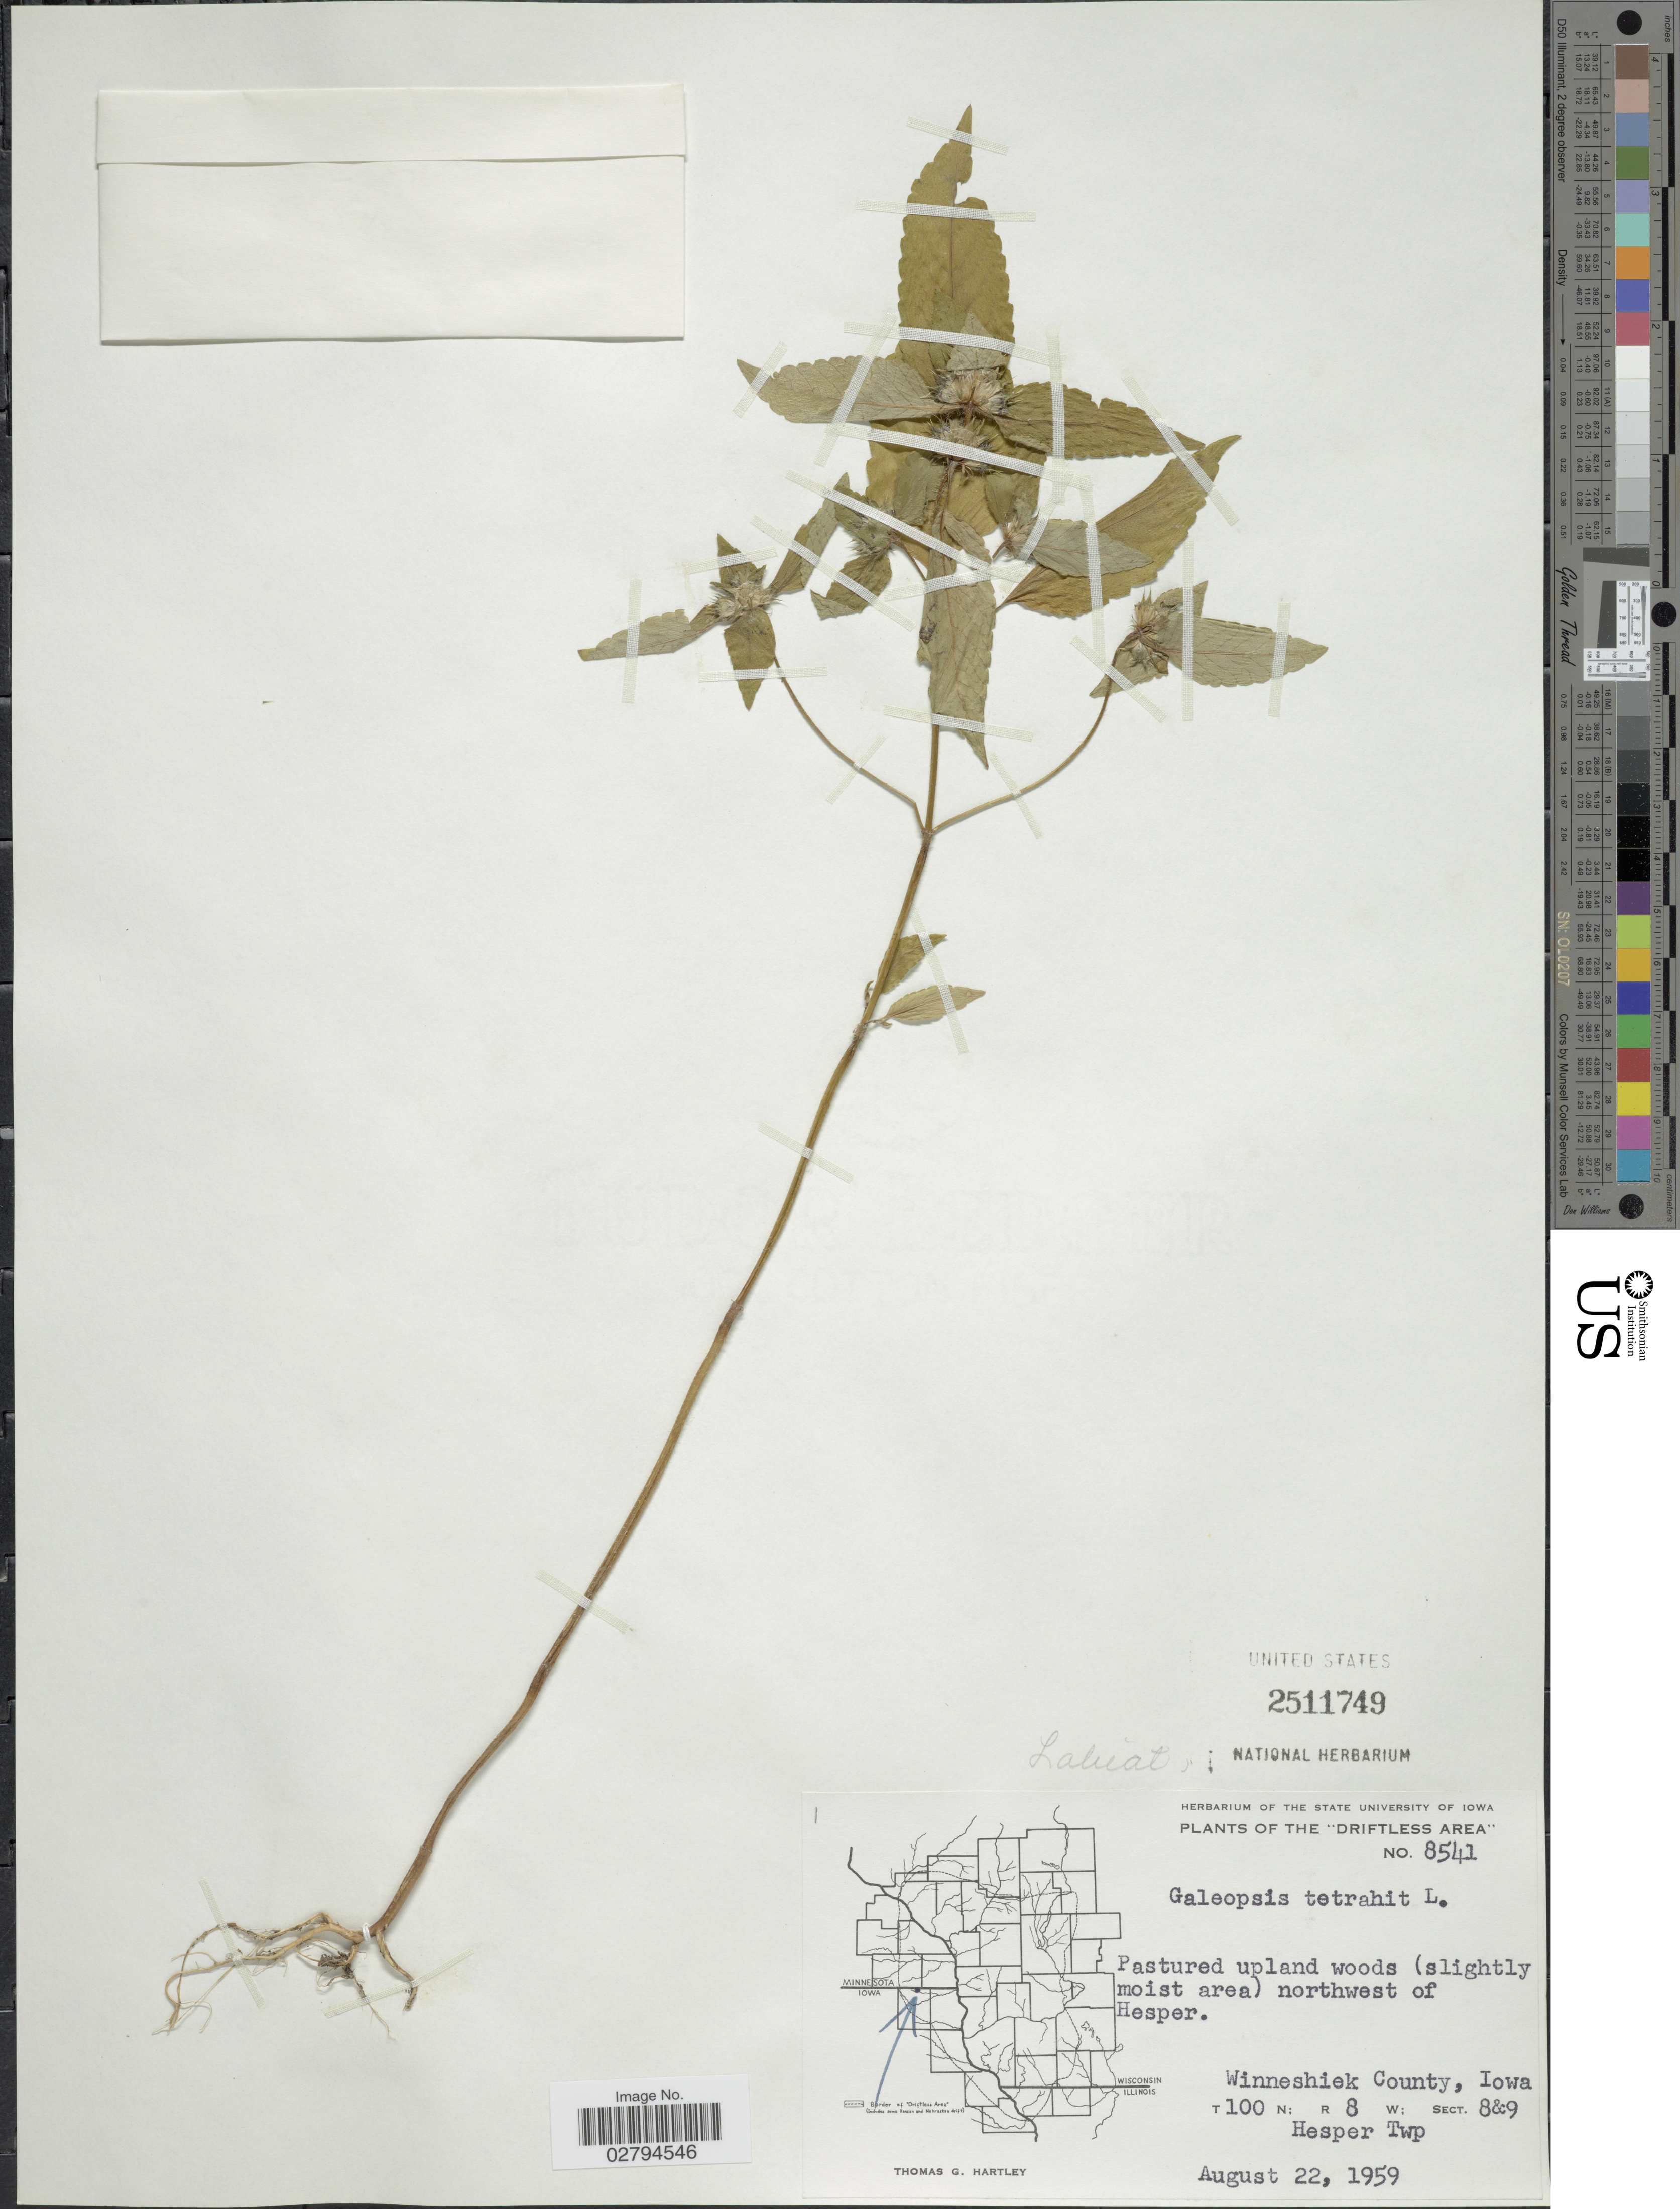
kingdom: Plantae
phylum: Tracheophyta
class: Magnoliopsida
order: Lamiales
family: Lamiaceae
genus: Galeopsis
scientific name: Galeopsis tetrahit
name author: L.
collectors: T. G. Hartley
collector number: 8541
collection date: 1959-08-22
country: United States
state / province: Iowa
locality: The 'Driftless Area'. Winneshiek County, Iowa. T100 N: R 8; Sect. 8&9. Hesper Twp. Northwest of Hesper.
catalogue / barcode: US 2511749